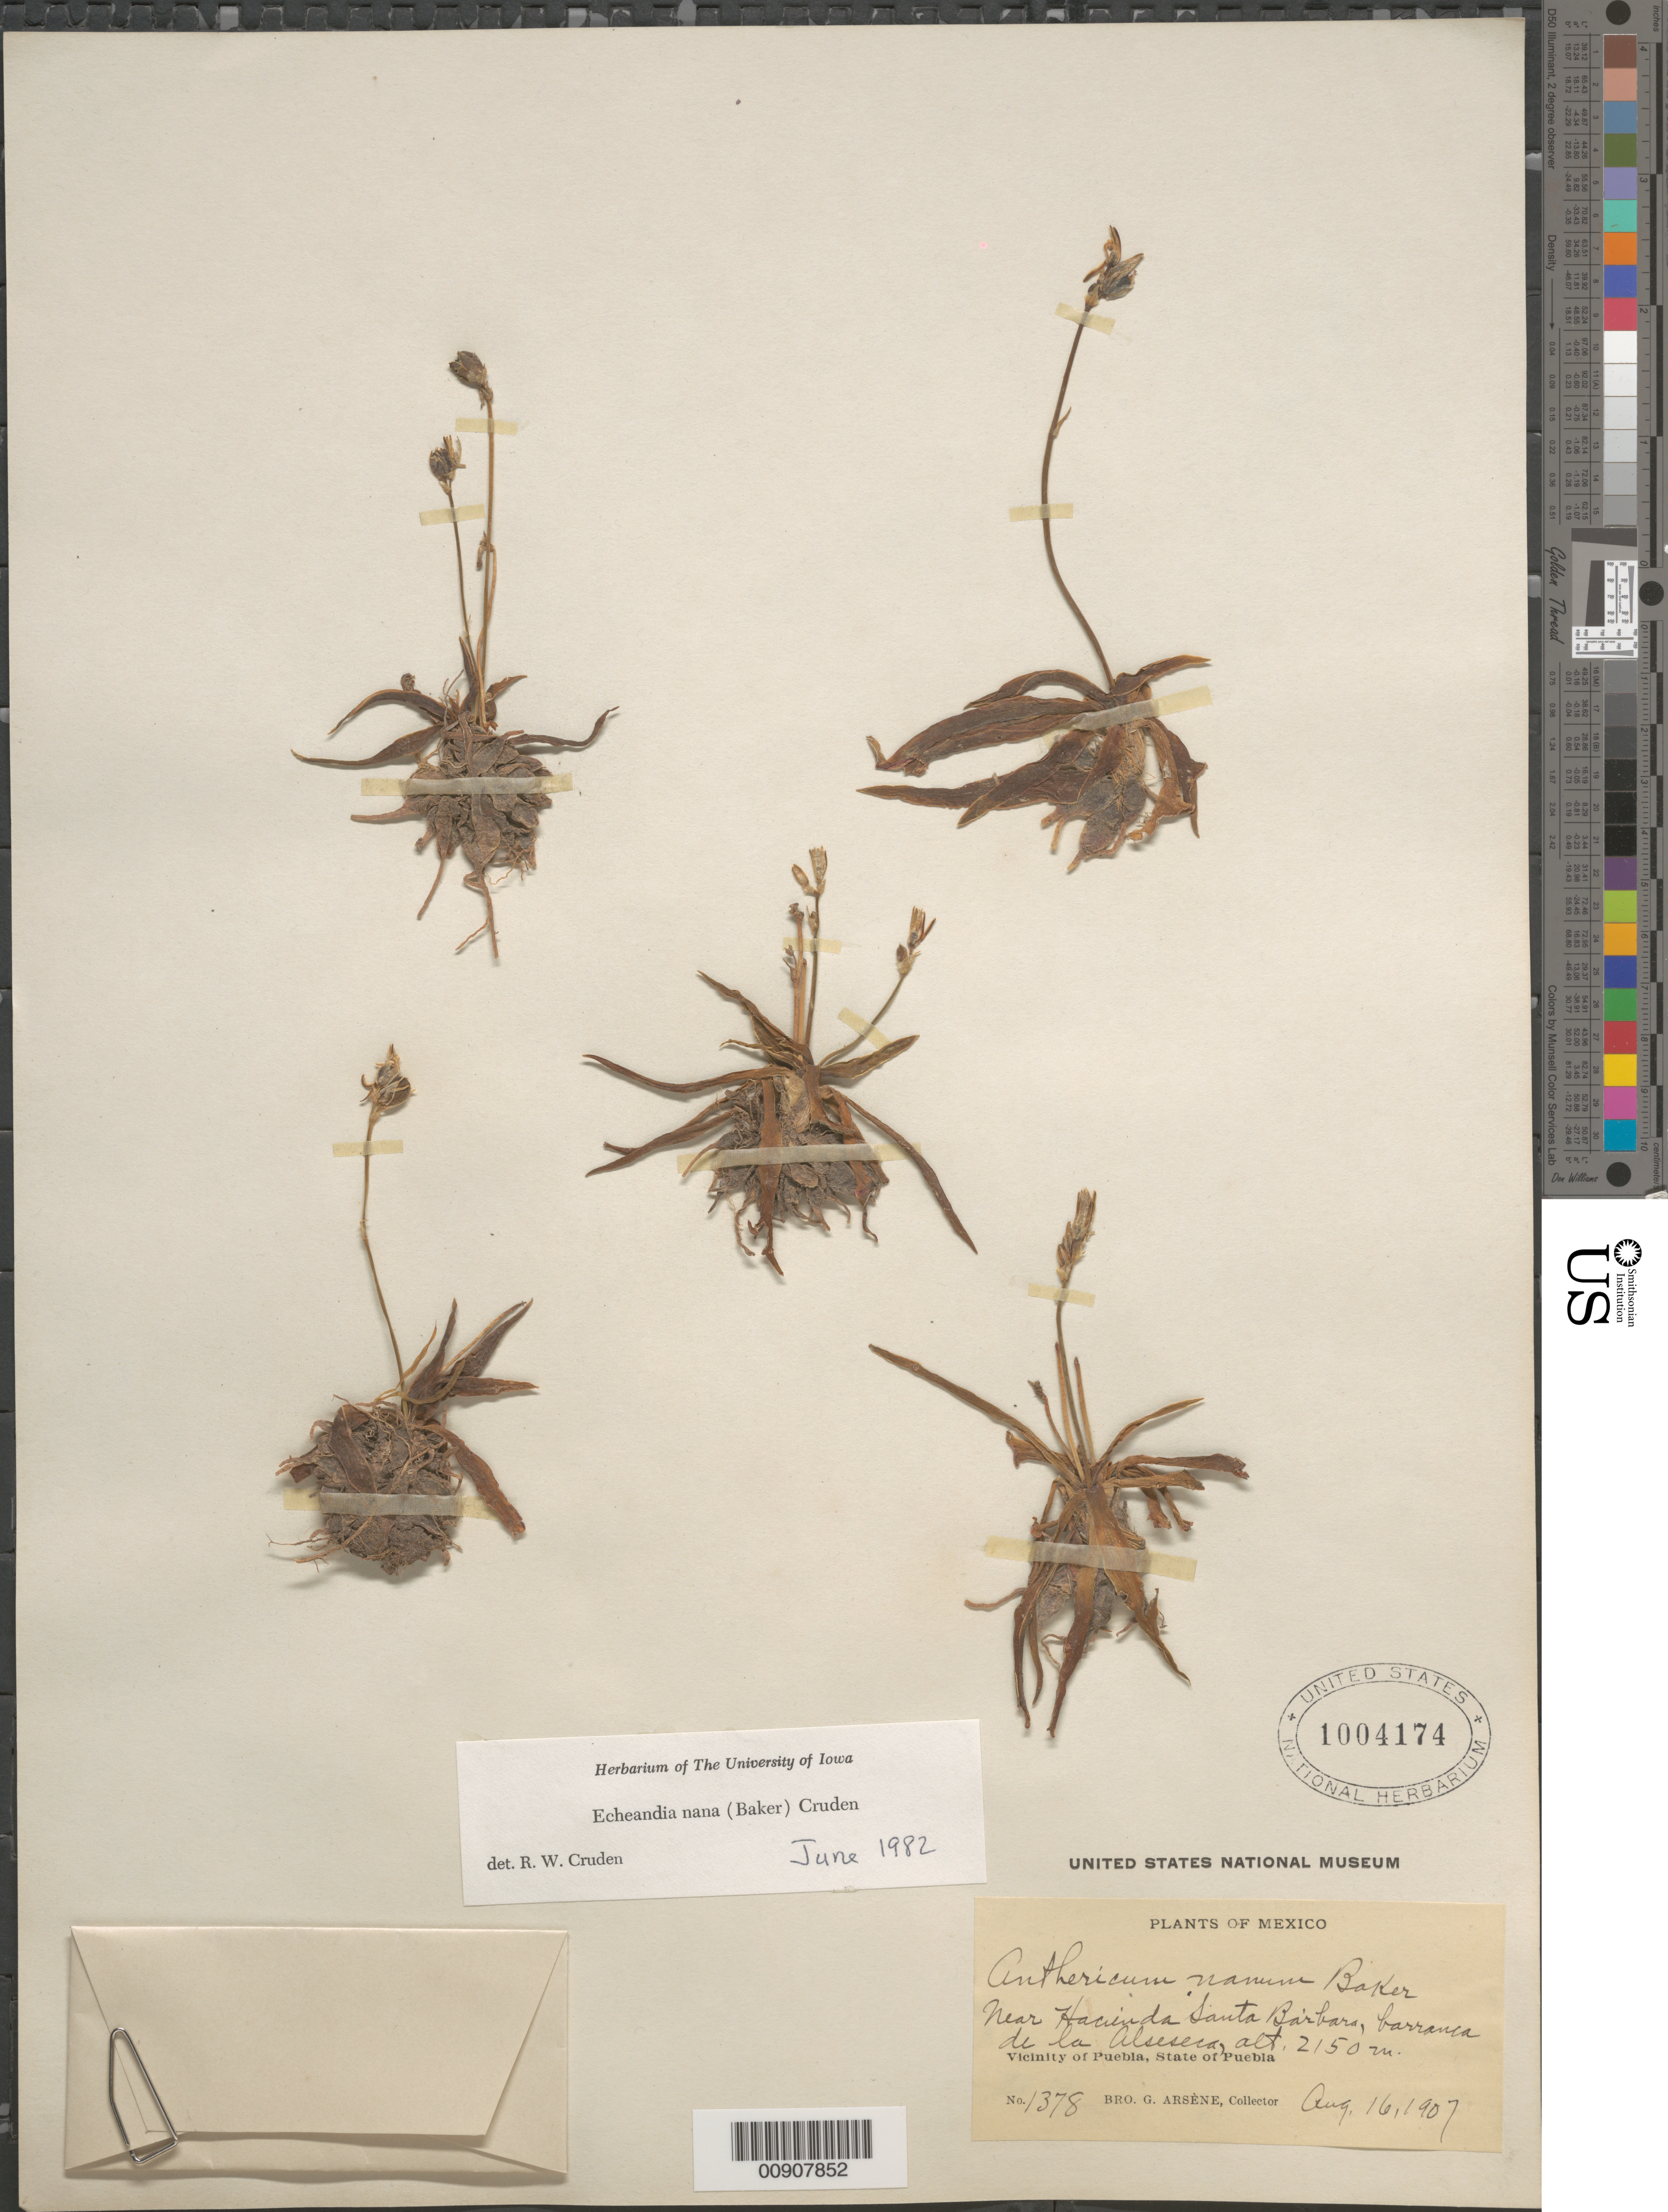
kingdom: Plantae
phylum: Tracheophyta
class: Liliopsida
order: Asparagales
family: Asparagaceae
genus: Echeandia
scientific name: Echeandia nana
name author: (Baker) Cruden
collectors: Bro. G. Arsène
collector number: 1378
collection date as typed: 16 Aug 1907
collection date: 1907-08-16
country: Mexico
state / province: Puebla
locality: Near Hacienda Santa Bárbara, barranca de la Alseseca. Vicinity of Puebla, State of Puebla.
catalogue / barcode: US 1004174